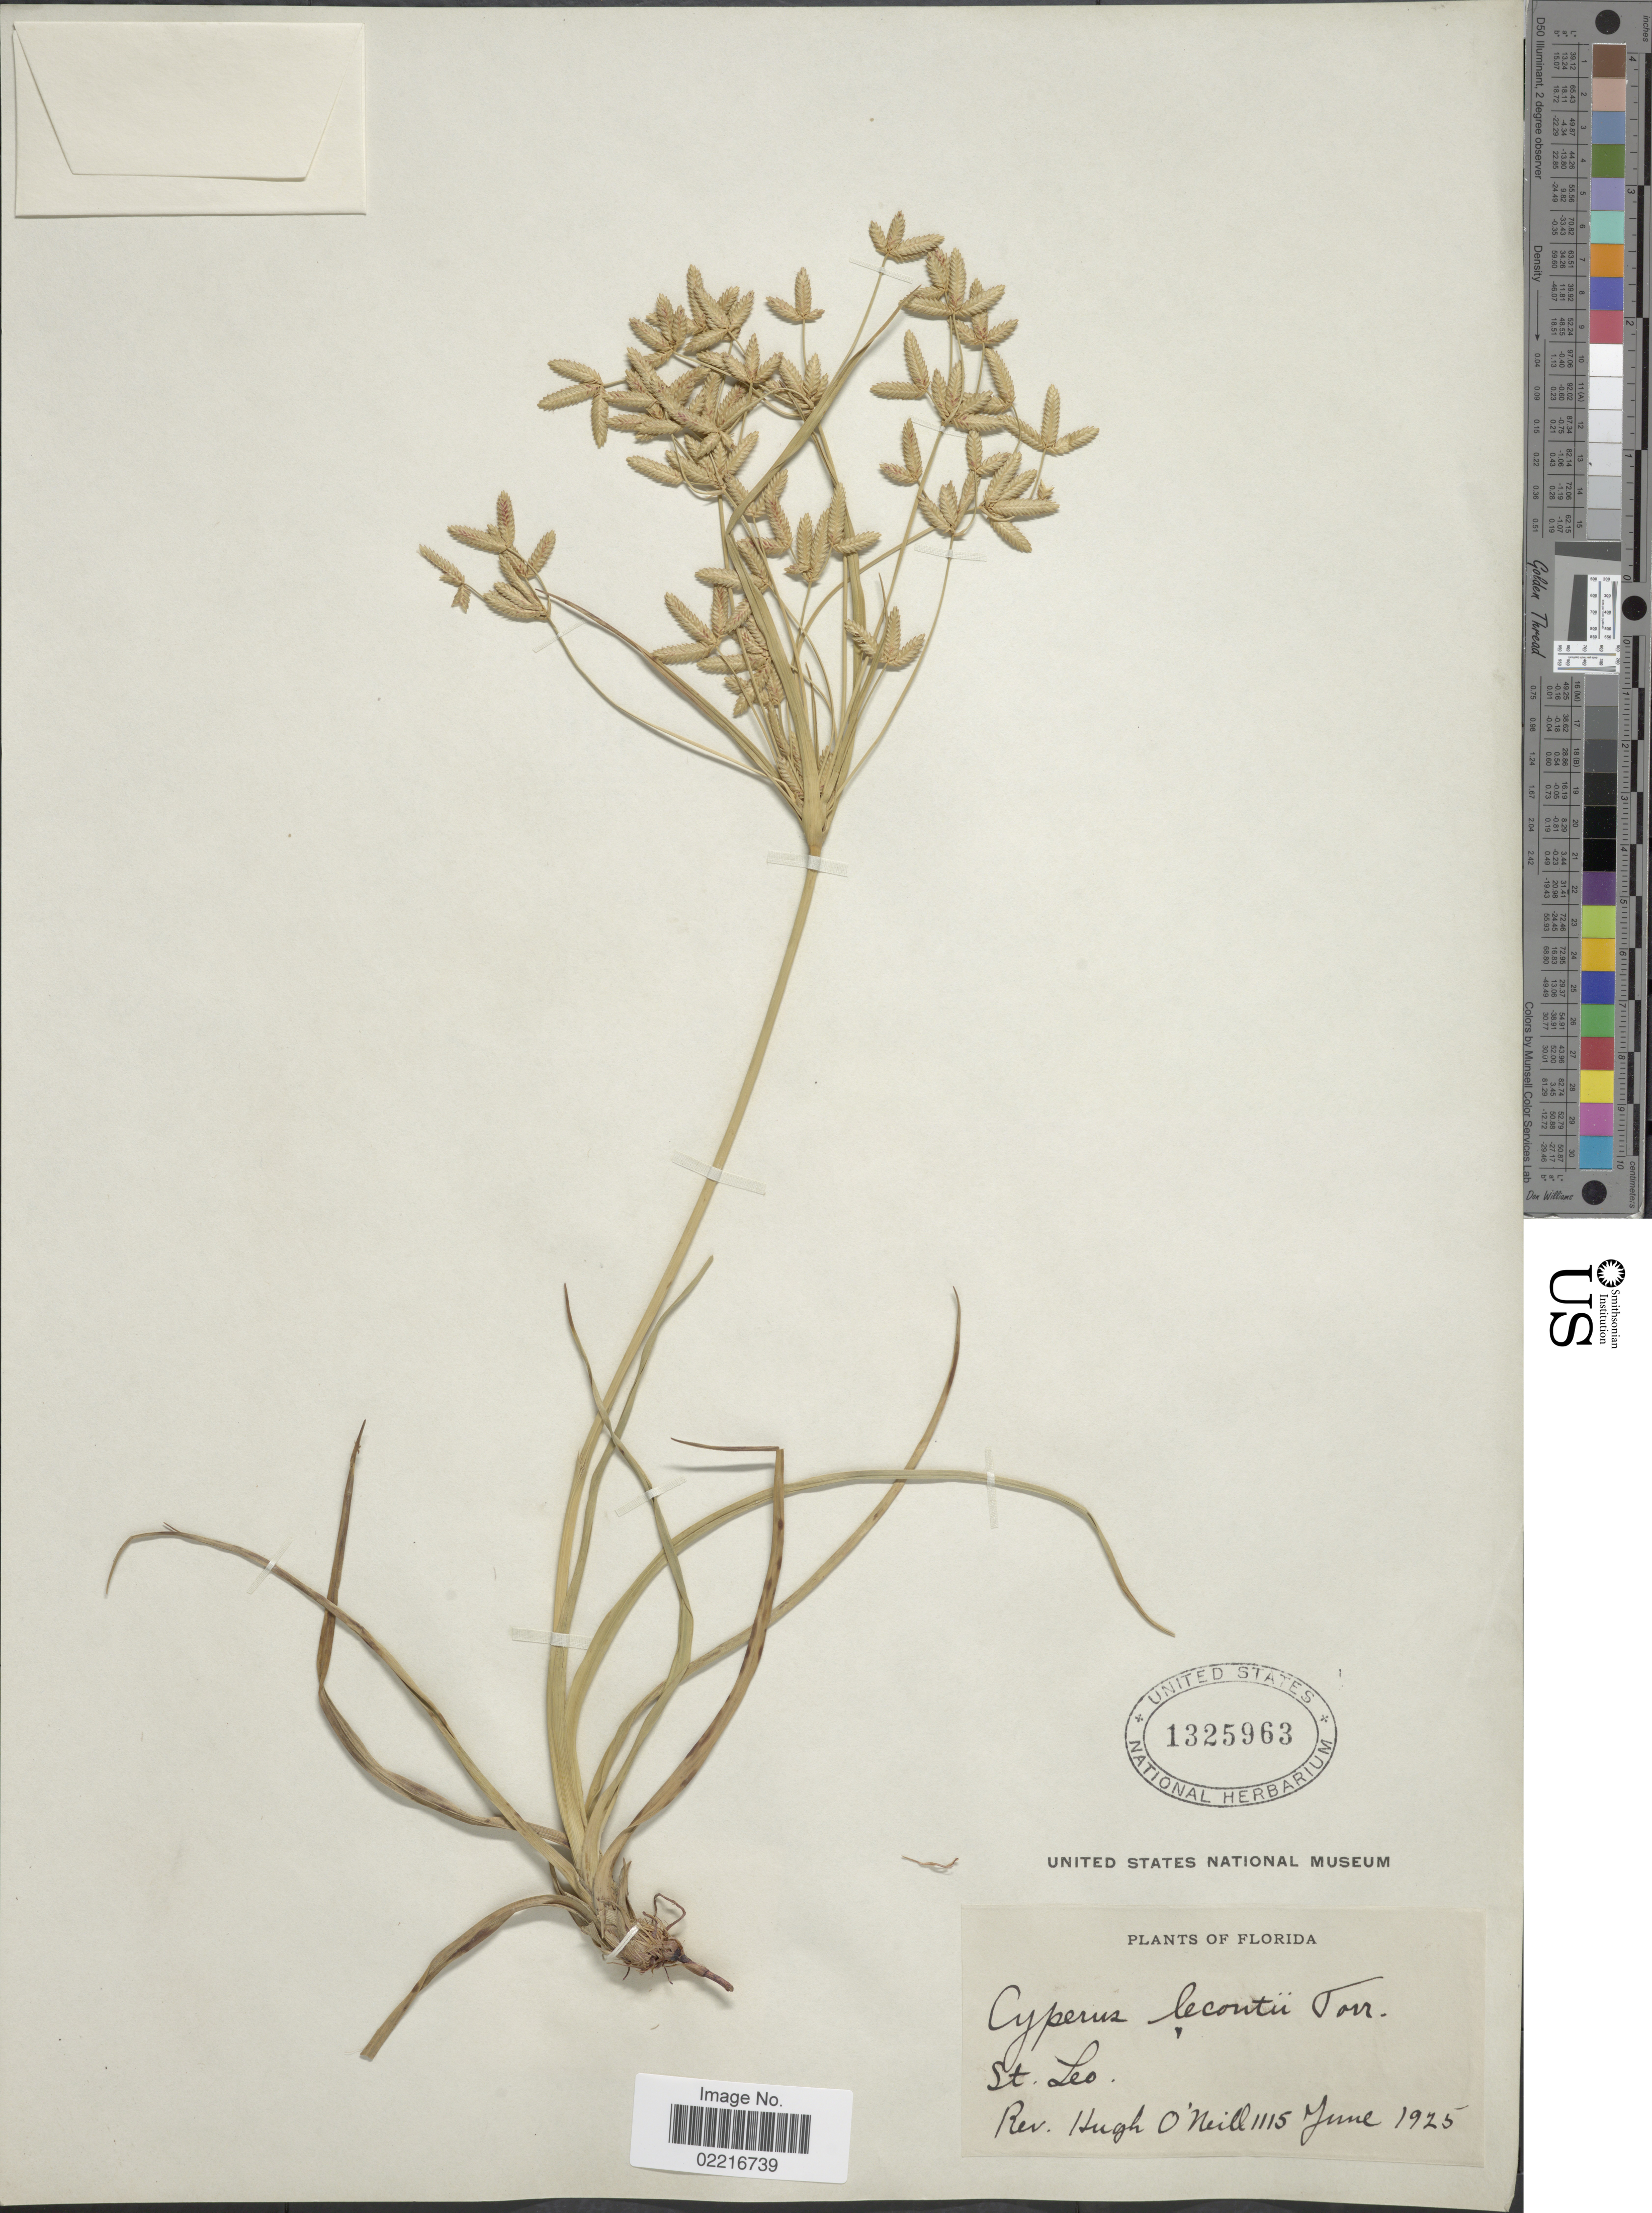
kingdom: Plantae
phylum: Tracheophyta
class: Liliopsida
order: Poales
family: Cyperaceae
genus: Cyperus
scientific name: Cyperus lecontei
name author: Torr. ex Steud.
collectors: H. O'Neill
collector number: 1115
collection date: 1925-06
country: United States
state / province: Florida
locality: St. Leo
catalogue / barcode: US 1325963